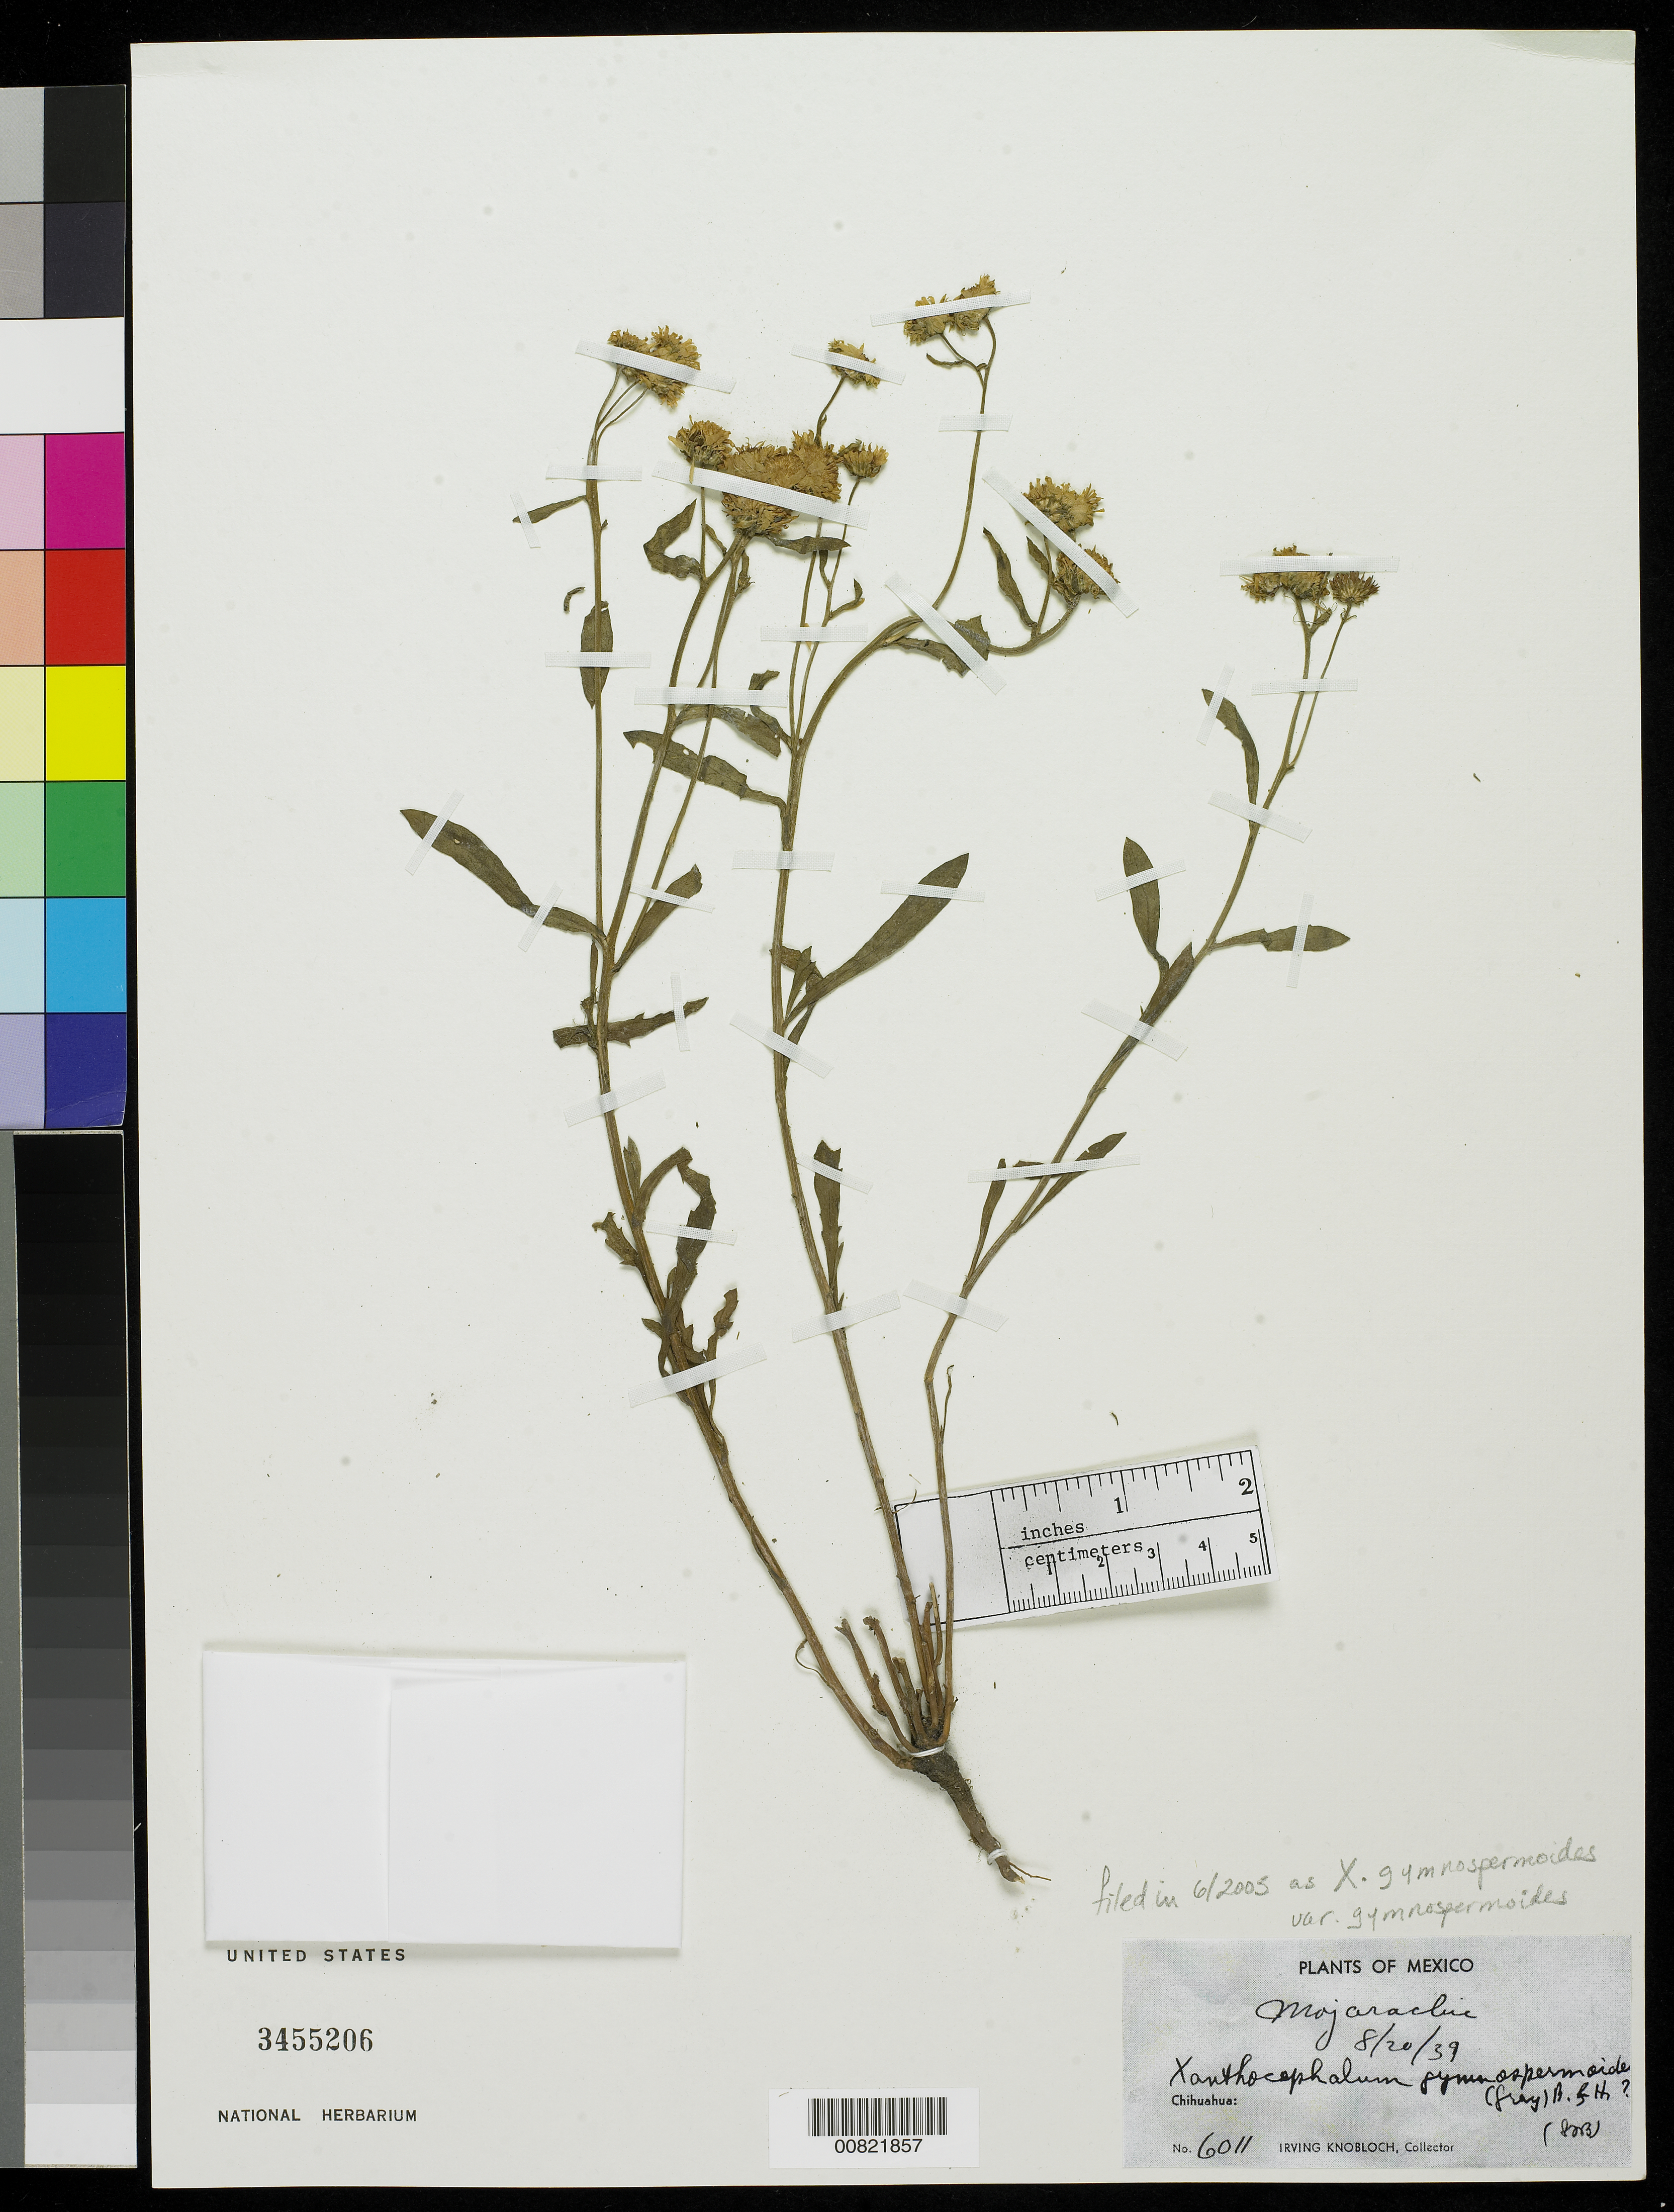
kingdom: Plantae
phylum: Tracheophyta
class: Magnoliopsida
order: Asterales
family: Asteraceae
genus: Xanthocephalum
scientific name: Xanthocephalum gymnospermoides var. gymnospermoides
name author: (A. Gray) Benth. & Hook. f.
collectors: I. W. Knobloch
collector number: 6011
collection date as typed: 20 Aug 1939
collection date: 1939-08-20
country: Mexico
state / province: Chihuahua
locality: Mojarachic, Chihuahua.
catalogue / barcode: US 3455206